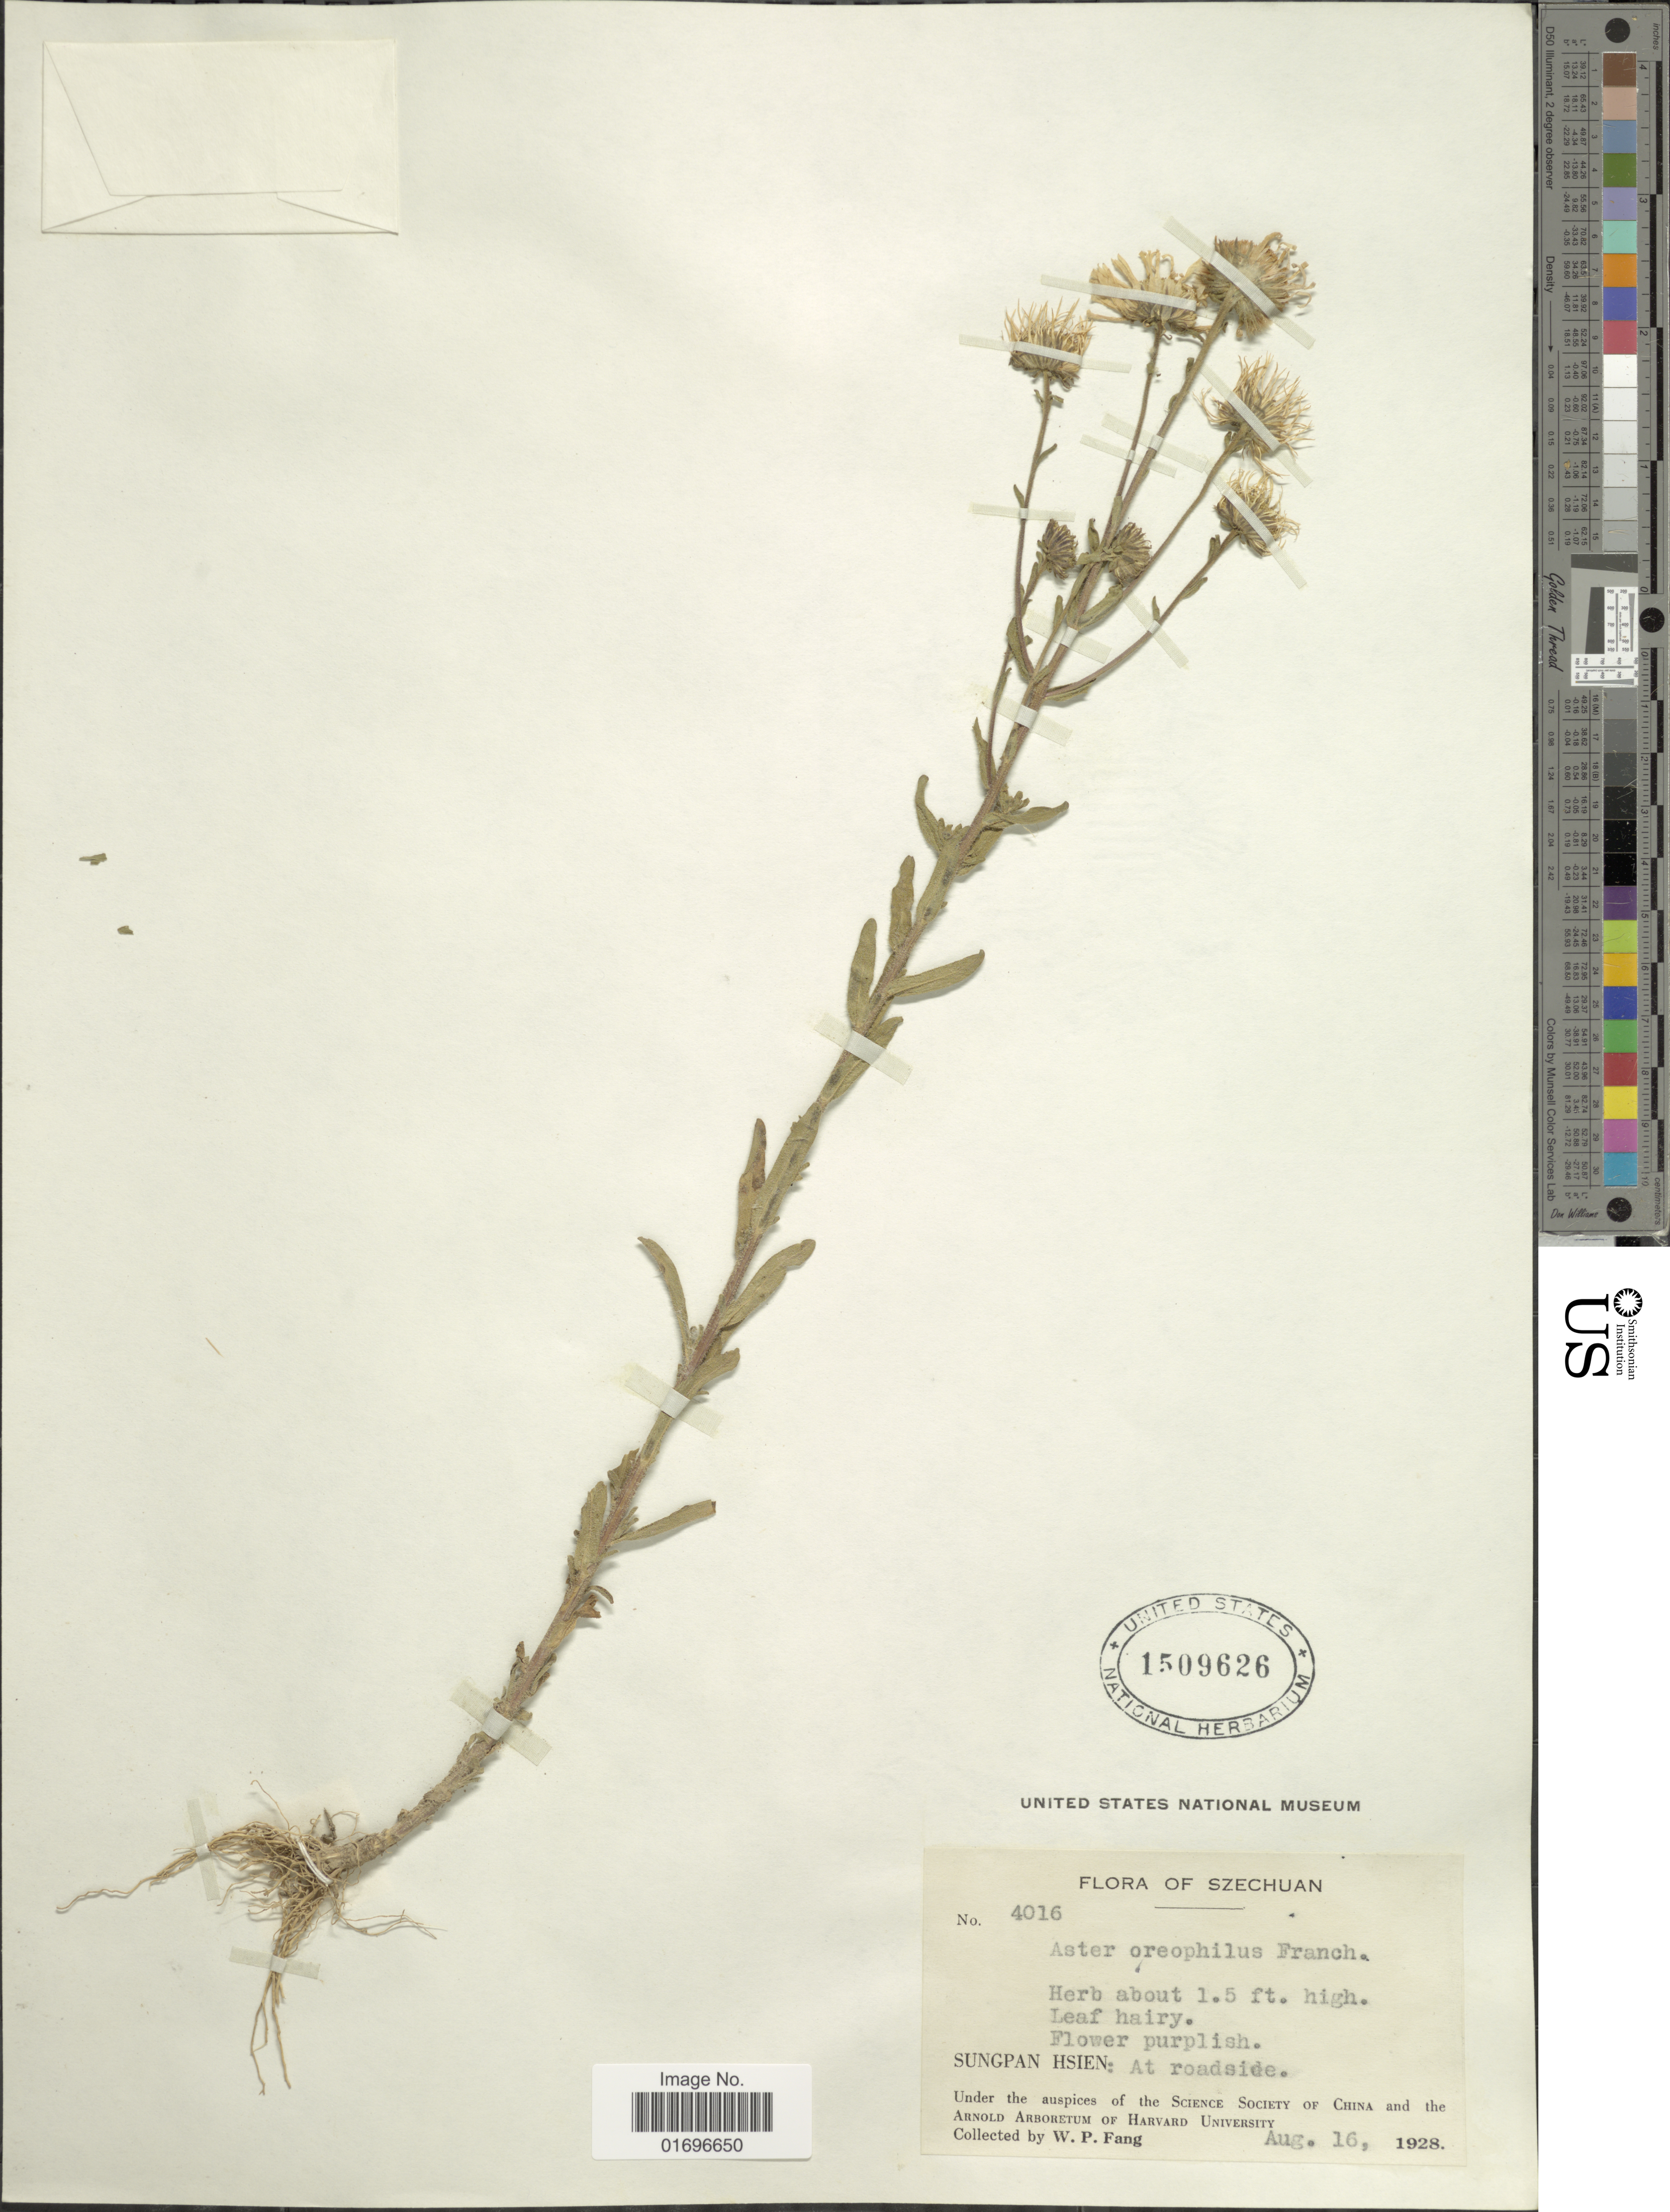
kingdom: Plantae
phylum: Tracheophyta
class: Magnoliopsida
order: Asterales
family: Asteraceae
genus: Aster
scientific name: Aster oreophilus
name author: Franch.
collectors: W. P. Fang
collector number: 4016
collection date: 1928-08-16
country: China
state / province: Sichuan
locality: Szechuan. Sungpan Hsien: At roadside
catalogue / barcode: US 1509626